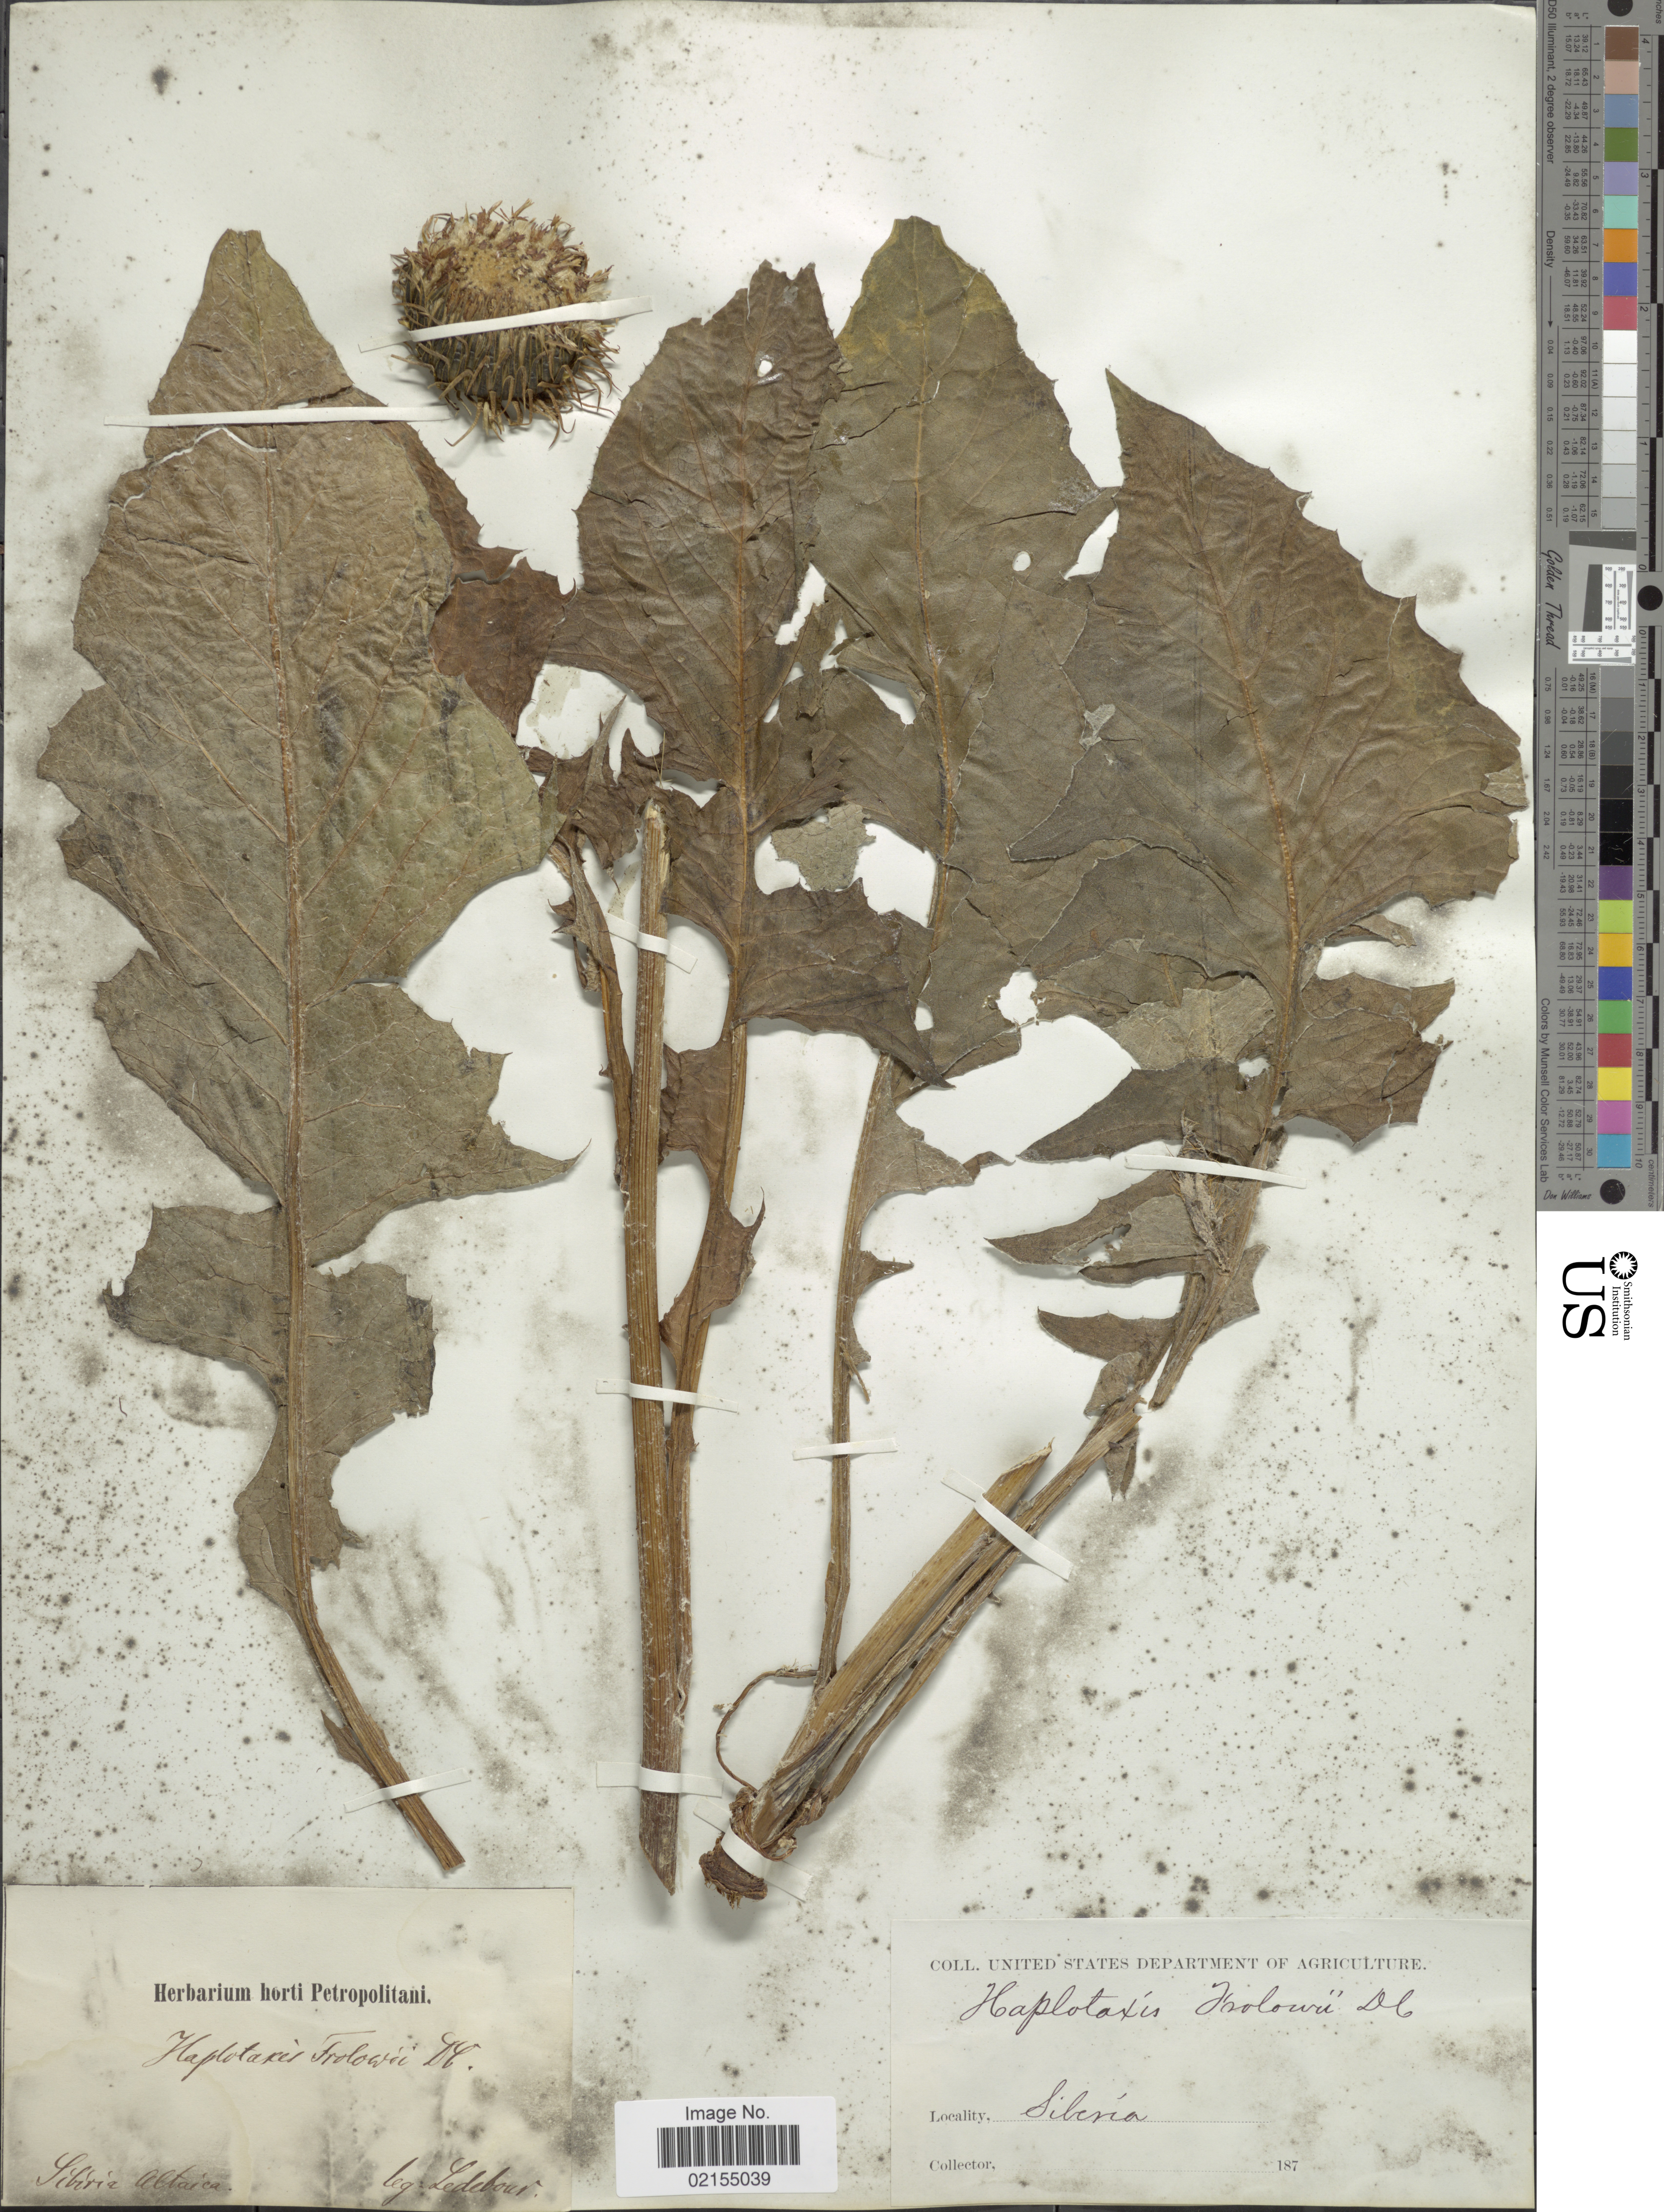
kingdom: Plantae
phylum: Tracheophyta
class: Magnoliopsida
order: Asterales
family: Asteraceae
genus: Saussurea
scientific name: Saussurea frolowii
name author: Ledeb.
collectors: Ledebour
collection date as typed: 18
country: Russian Federation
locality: Sibiria, Altaica